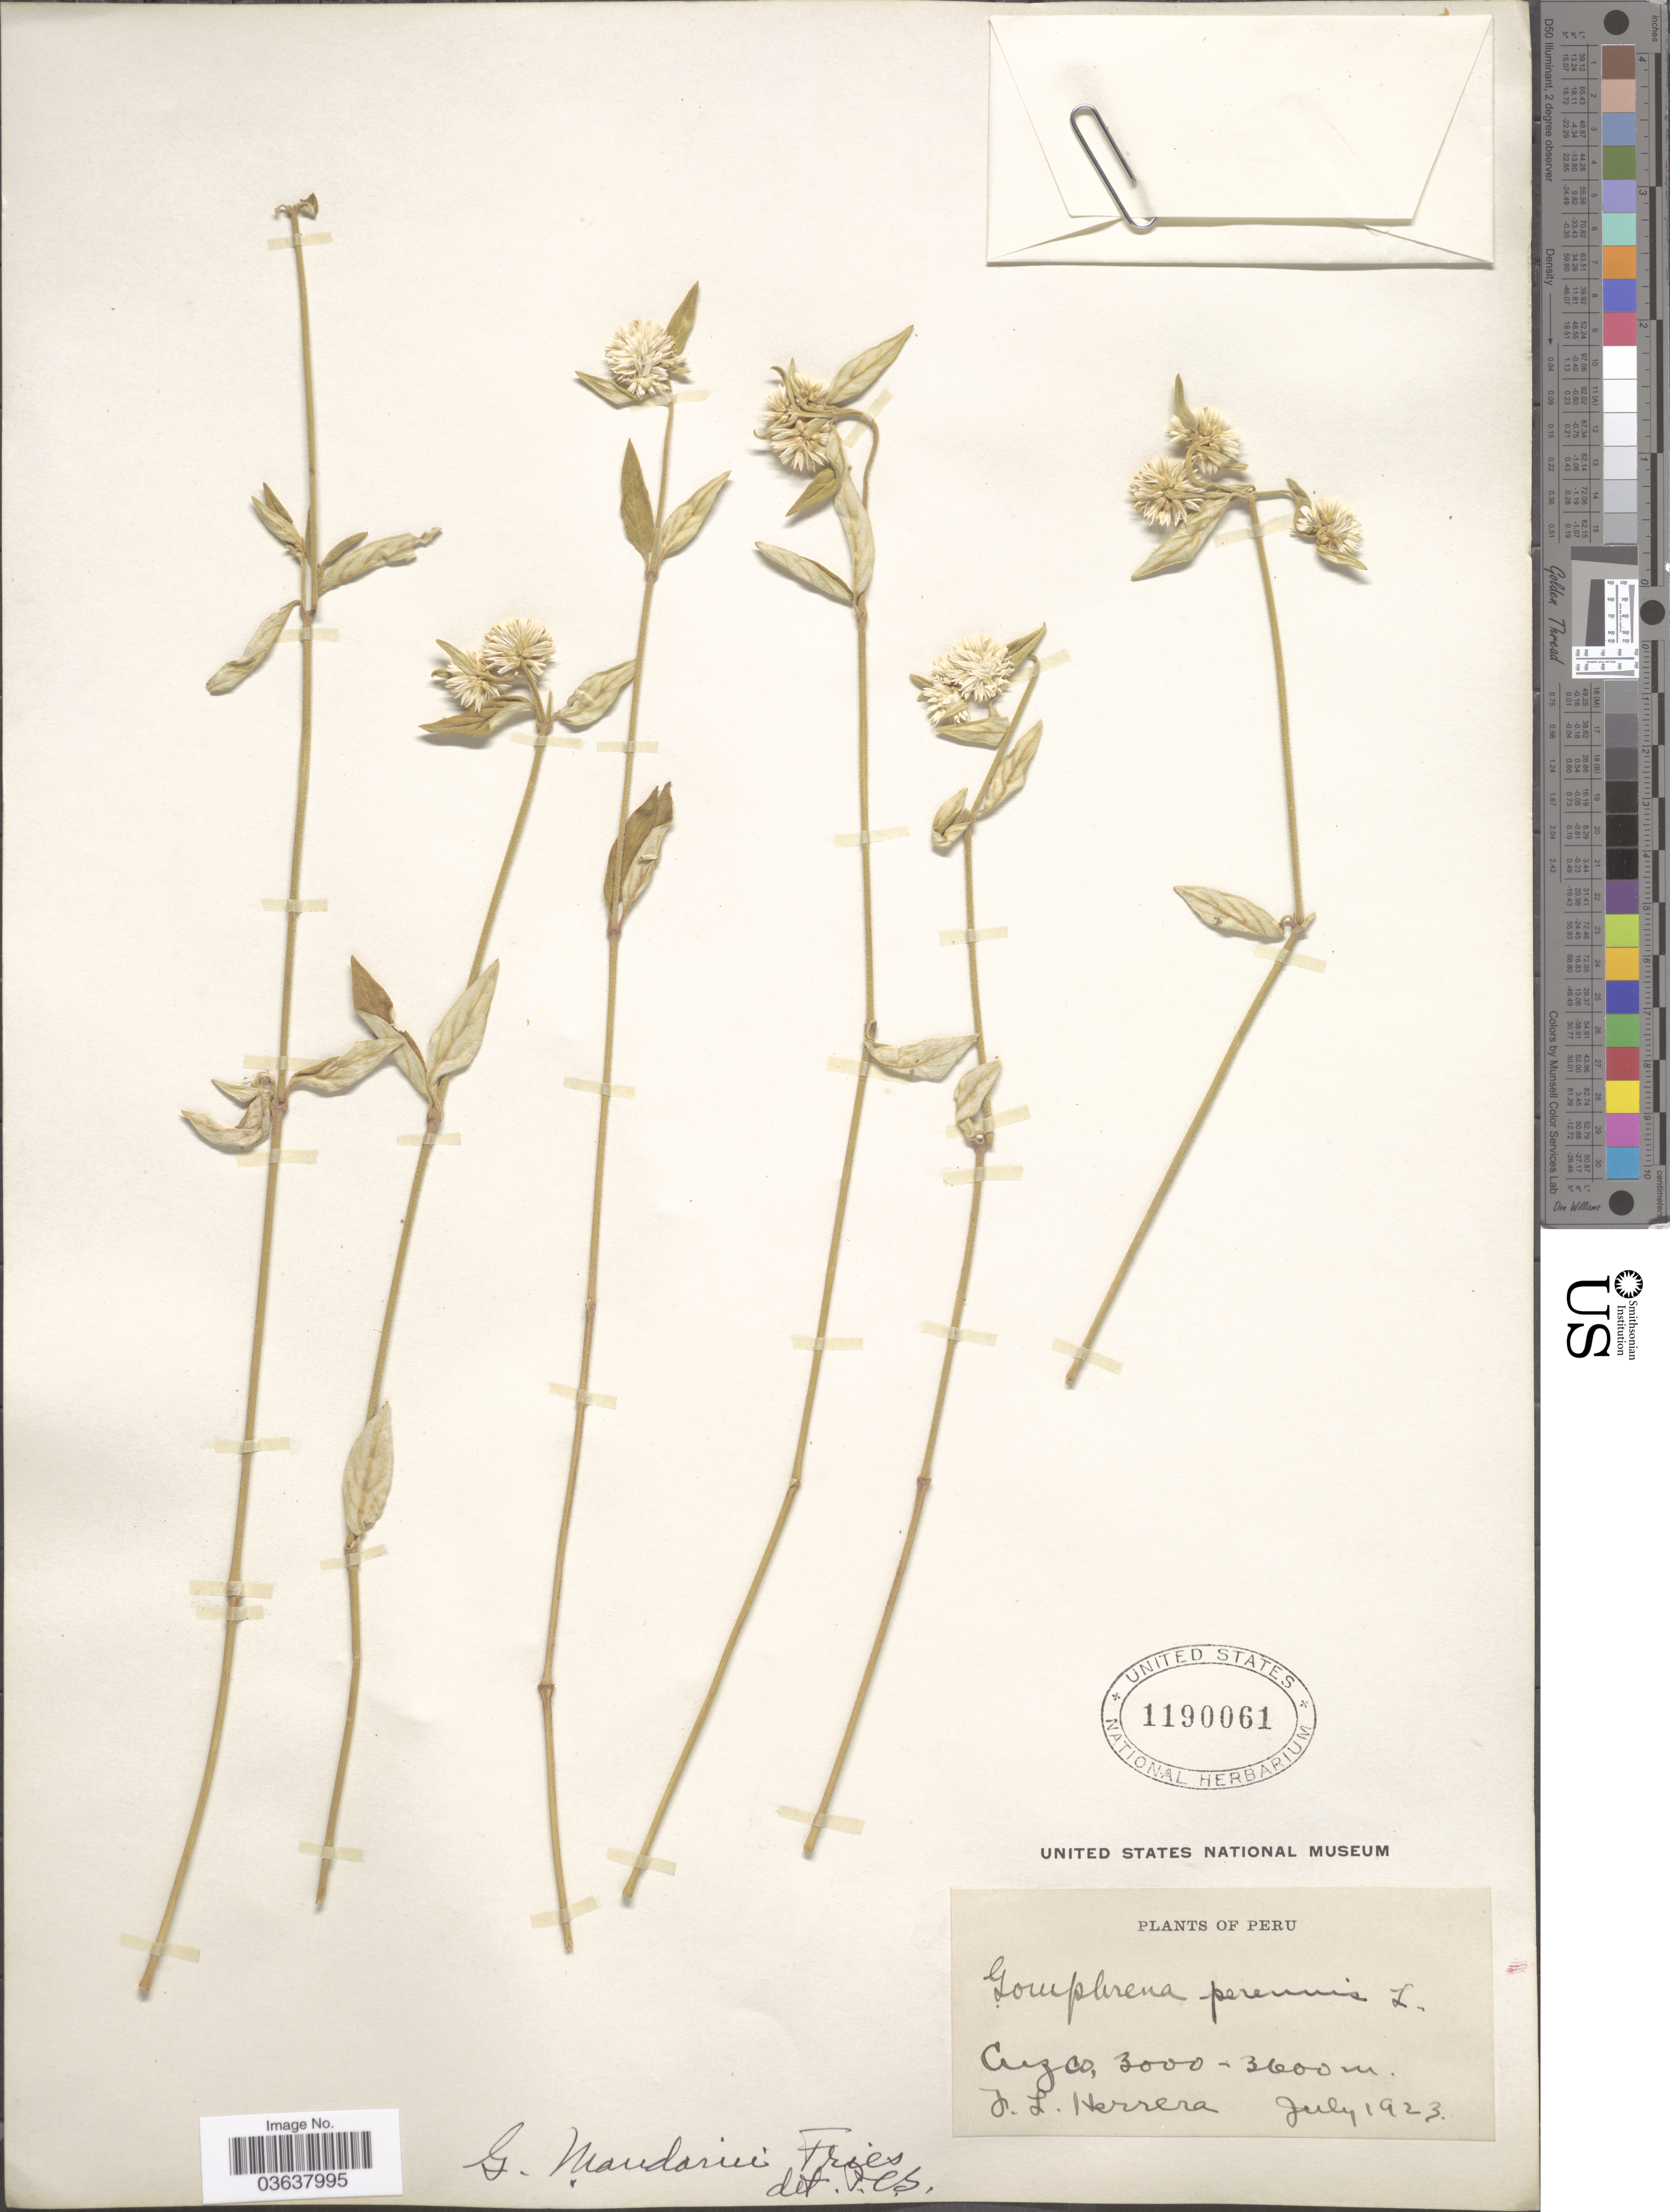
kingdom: Plantae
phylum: Tracheophyta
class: Magnoliopsida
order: Caryophyllales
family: Amaranthaceae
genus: Gomphrena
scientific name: Gomphrena mandonii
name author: R.E. Fr.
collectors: F. L. Herrera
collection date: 1923-07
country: Peru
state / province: Cusco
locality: Cuzco.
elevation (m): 3000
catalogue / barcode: US 1190061